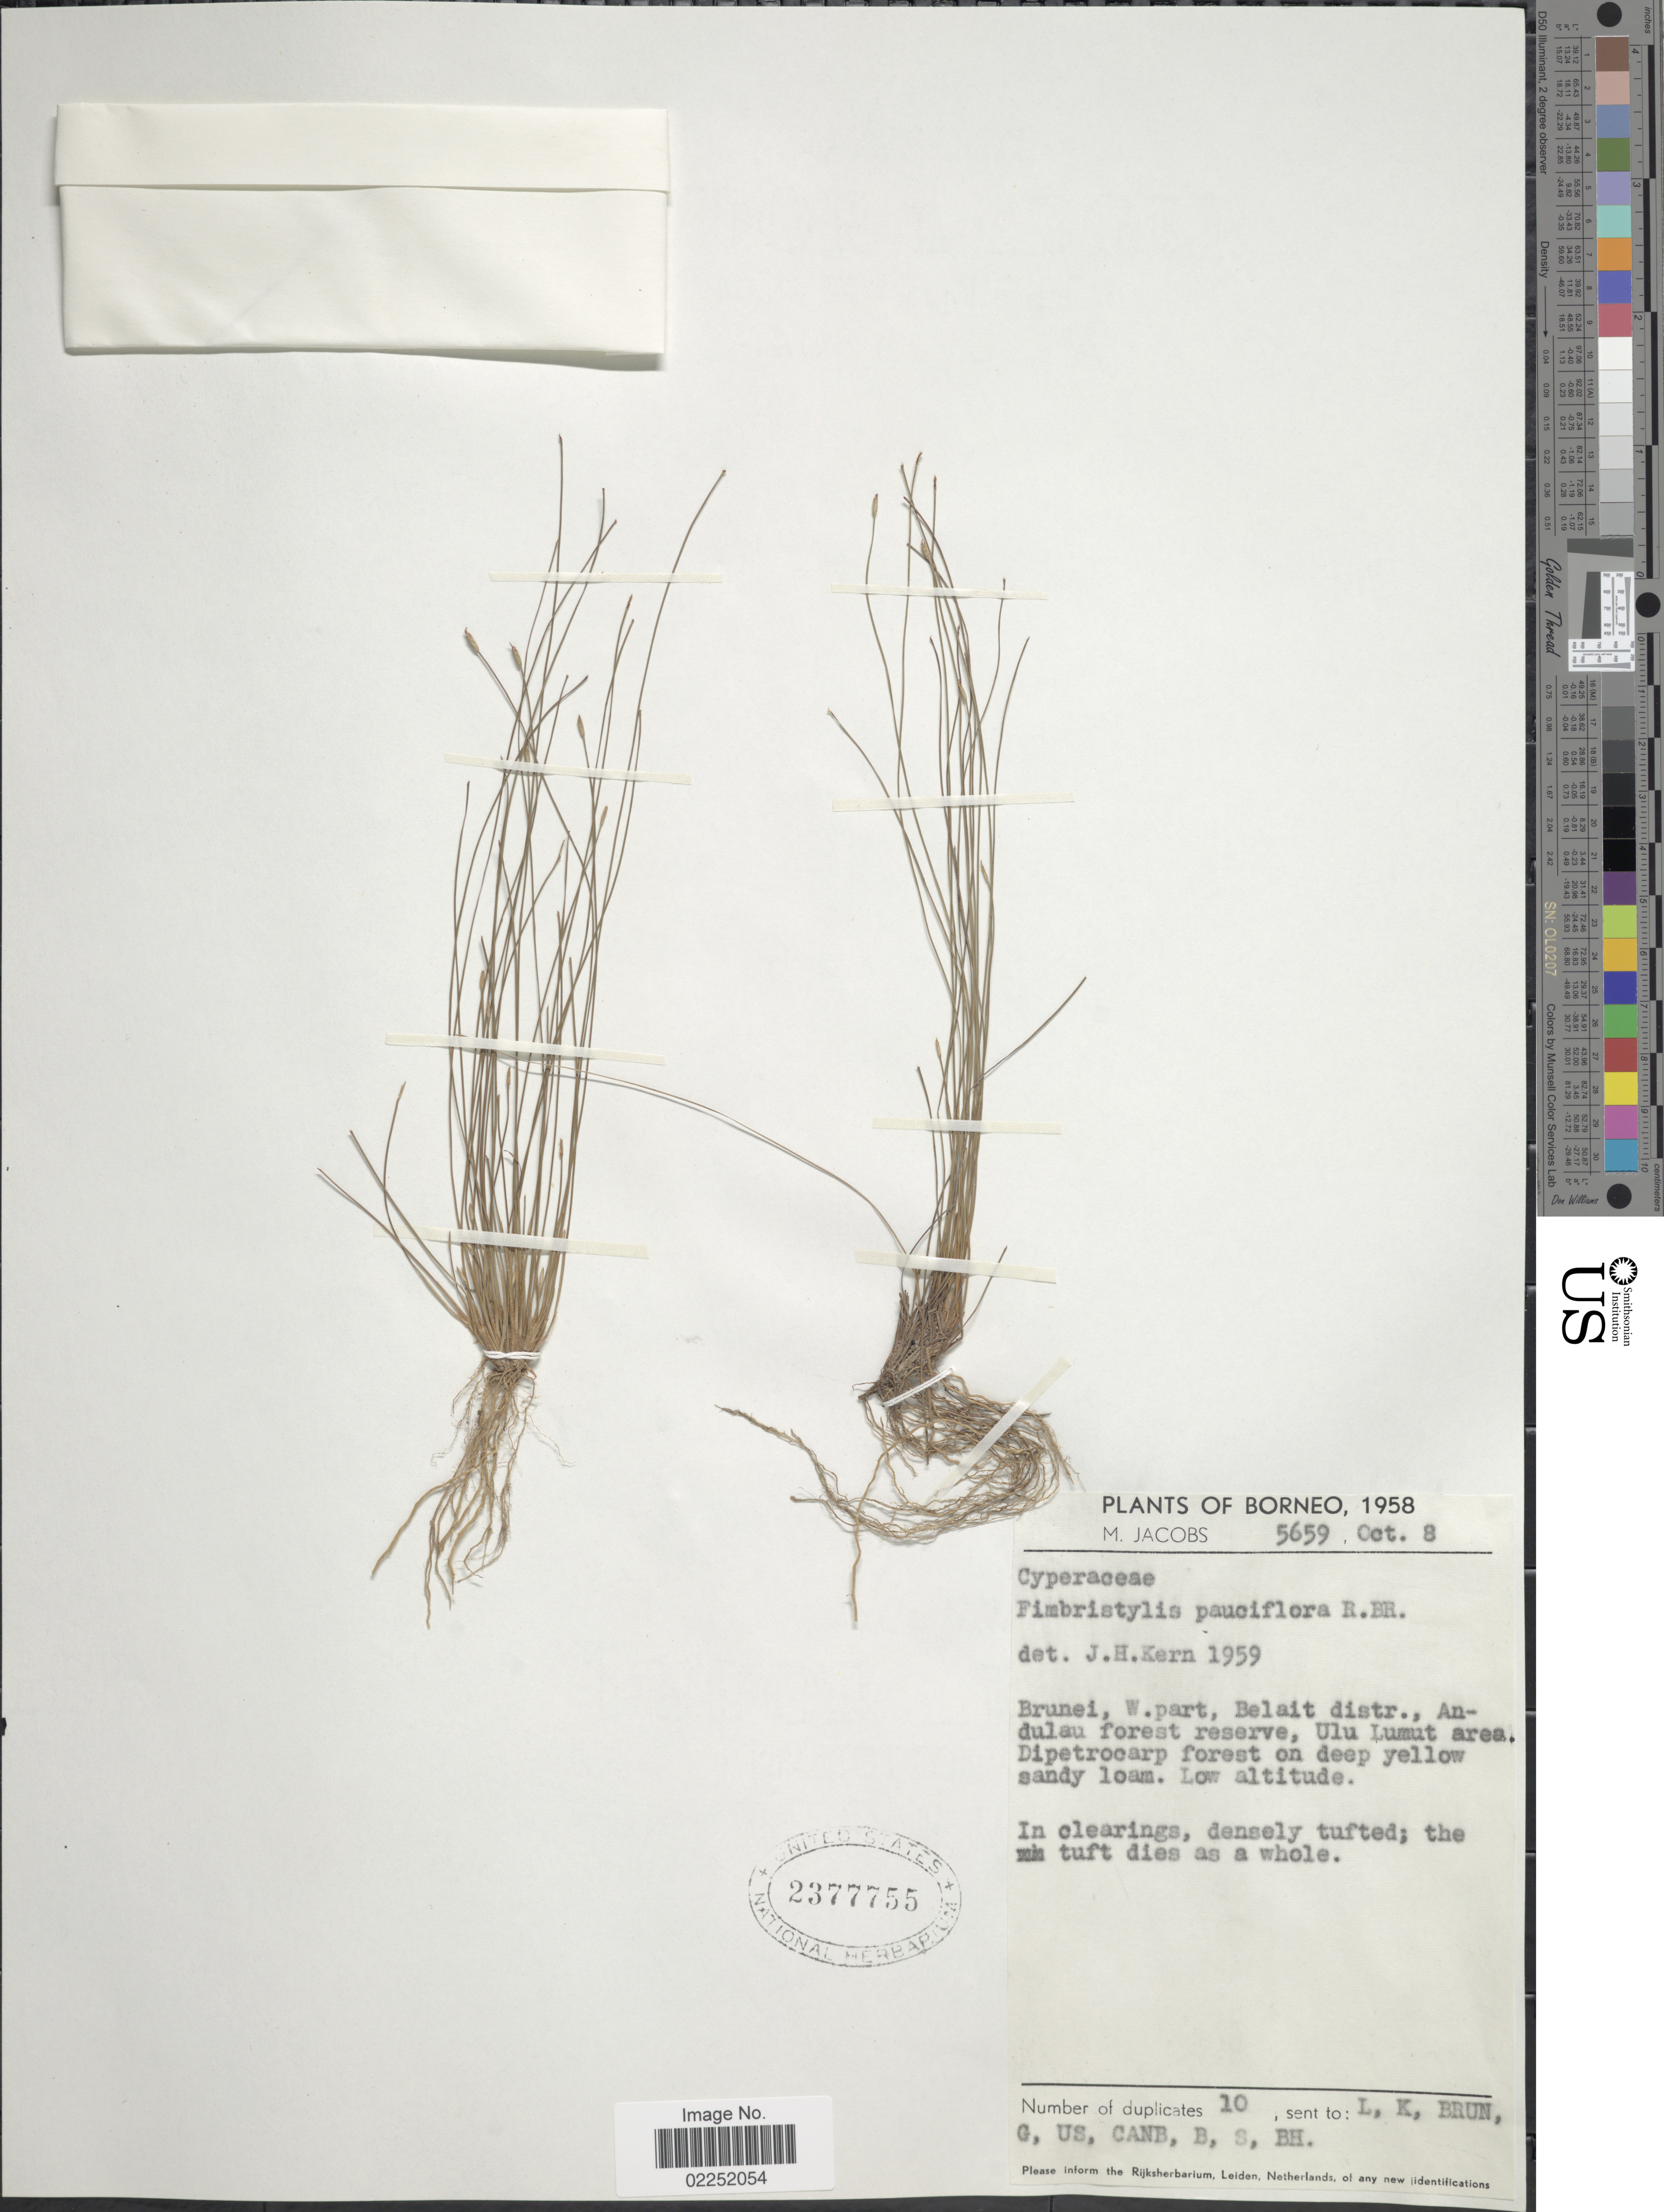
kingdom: Plantae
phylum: Tracheophyta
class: Liliopsida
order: Poales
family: Cyperaceae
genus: Fimbristylis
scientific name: Fimbristylis pauciflora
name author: R. Br.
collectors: M. Jacobs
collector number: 5659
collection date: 1958-10-08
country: Brunei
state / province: Belait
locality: Borneo, W. part, Belait distr., Andulau forest reserve, Ulu Lumut area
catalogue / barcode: US 2377755